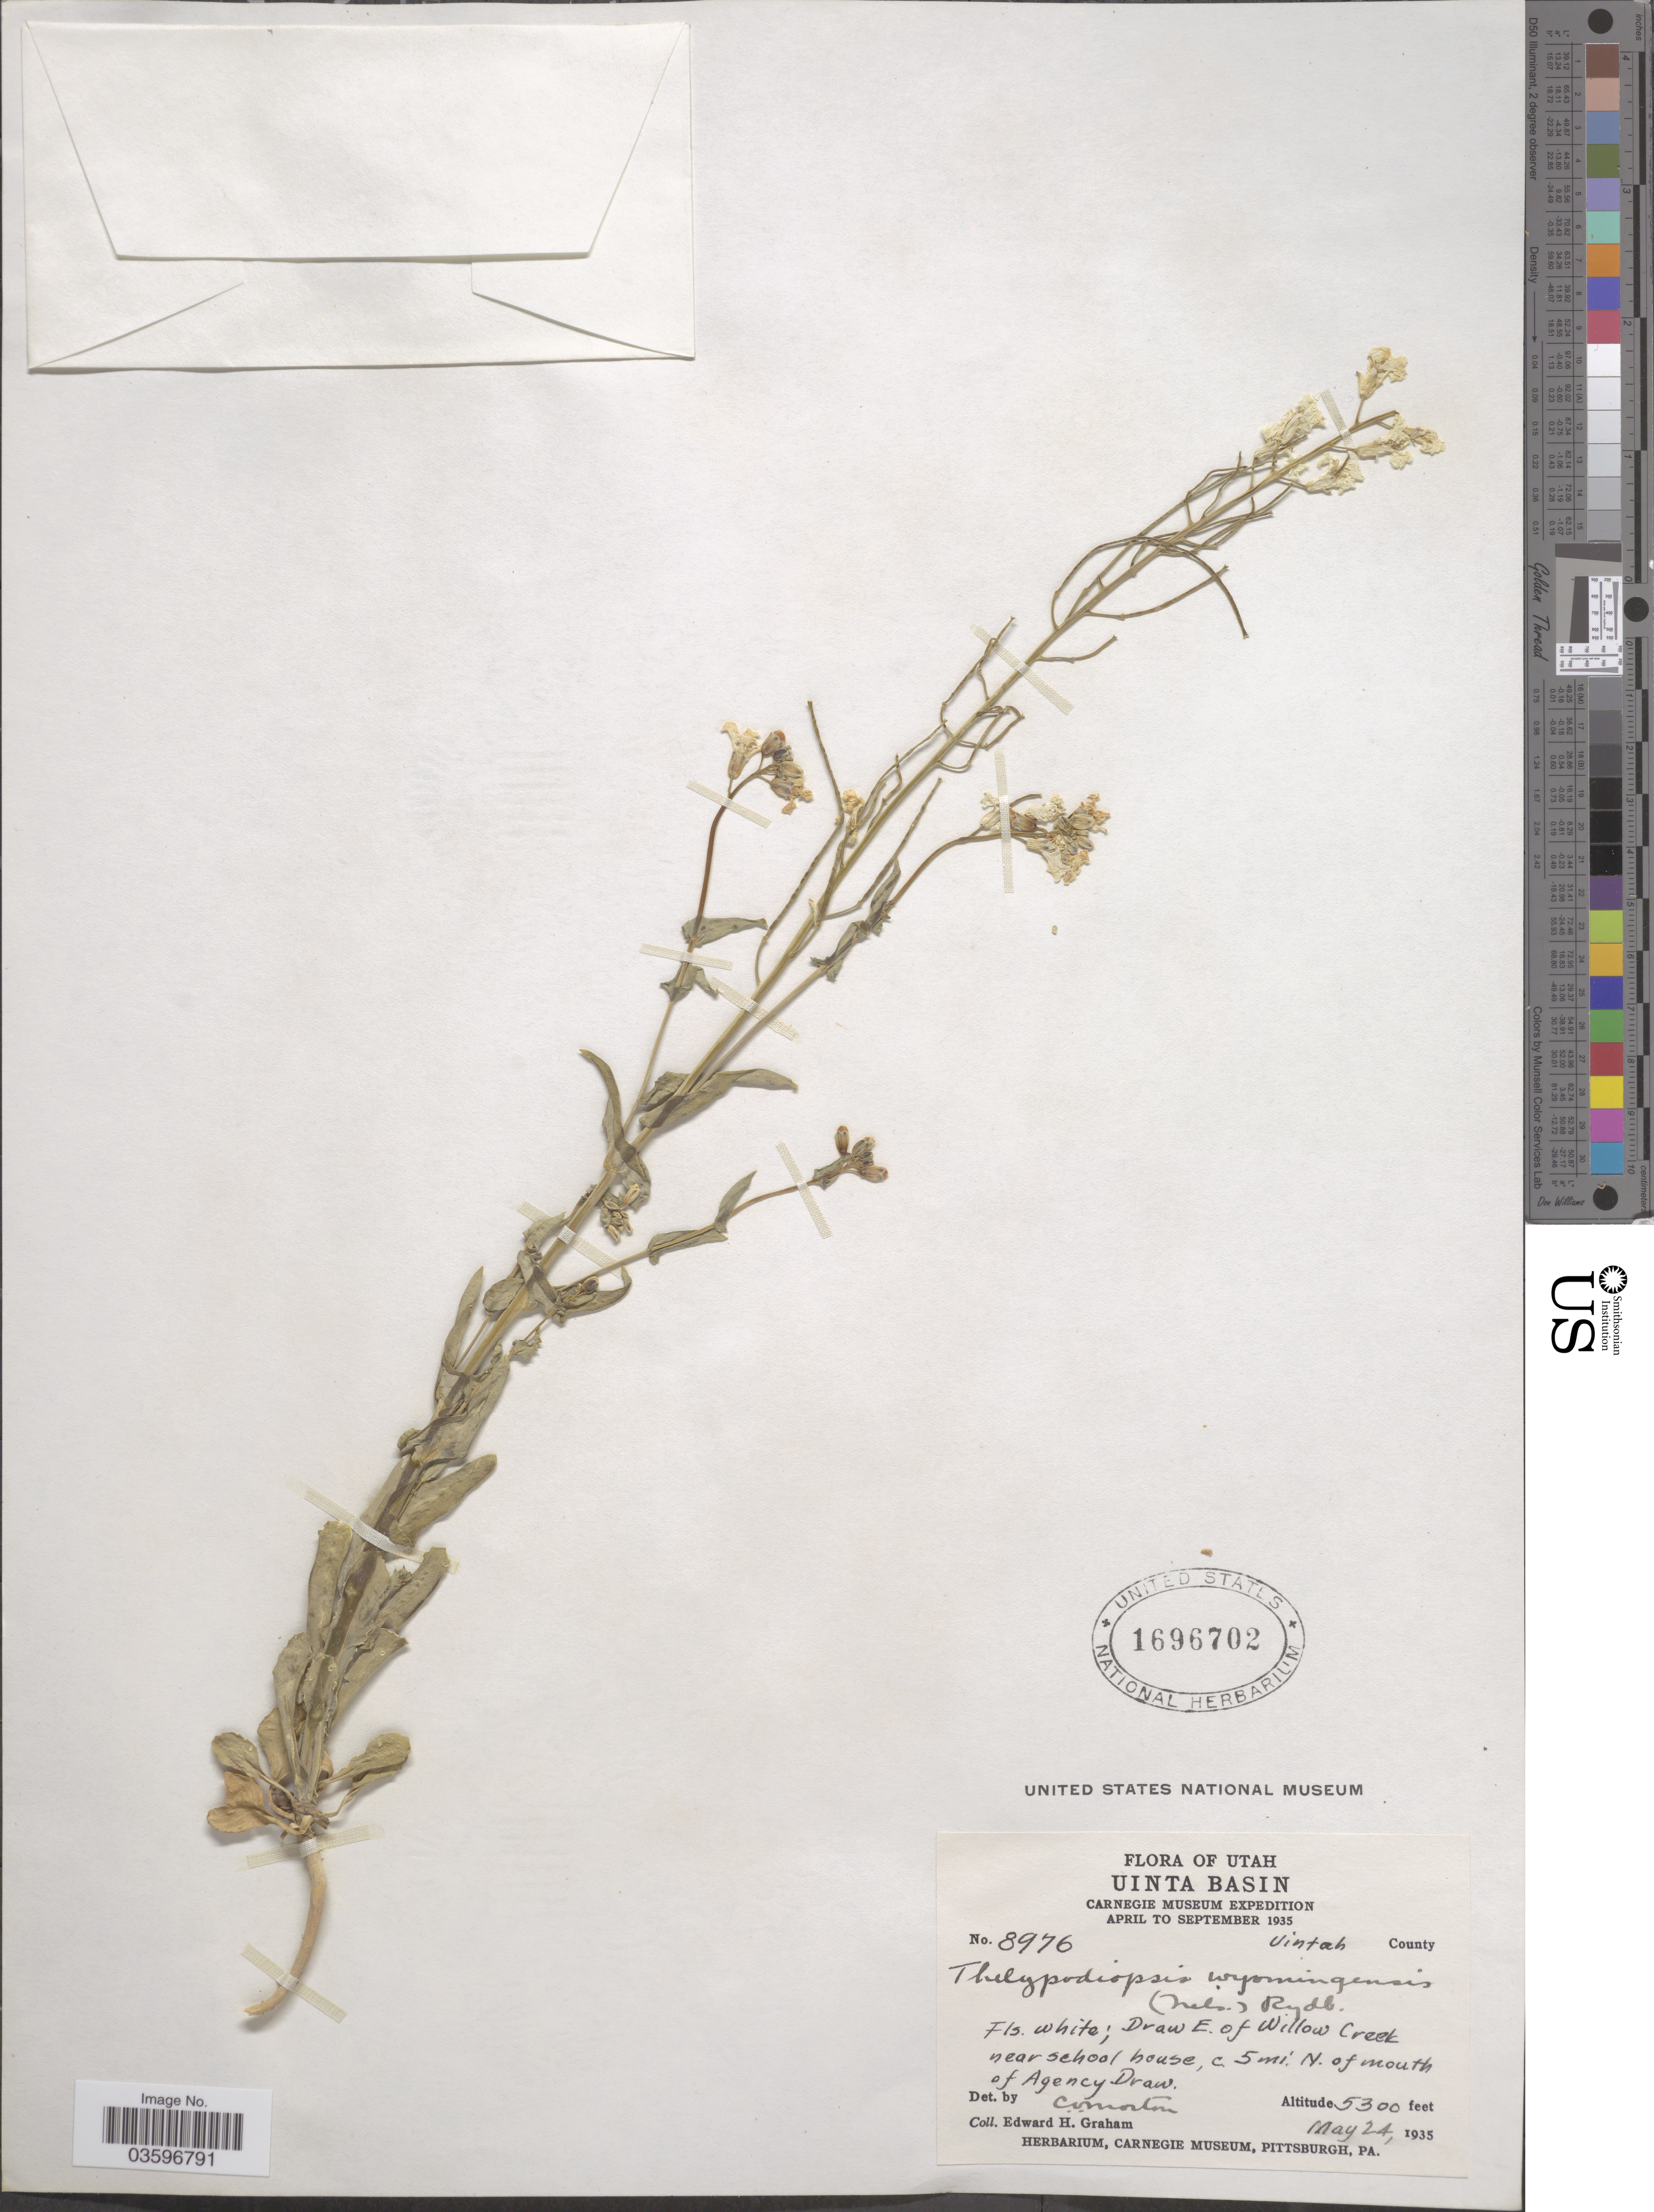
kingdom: Plantae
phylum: Tracheophyta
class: Magnoliopsida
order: Brassicales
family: Brassicaceae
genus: Thelypodiopsis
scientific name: Thelypodiopsis elegans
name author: (M.E. Jones) Rydb.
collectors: E. H. Graham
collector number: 8976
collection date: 1935-05-24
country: United States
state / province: Utah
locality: Uinta Basin. Draw E. of Willow Creek near School house, c. 5 mi. N. of mouth of Agency Draw.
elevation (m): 1615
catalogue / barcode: US 1696702